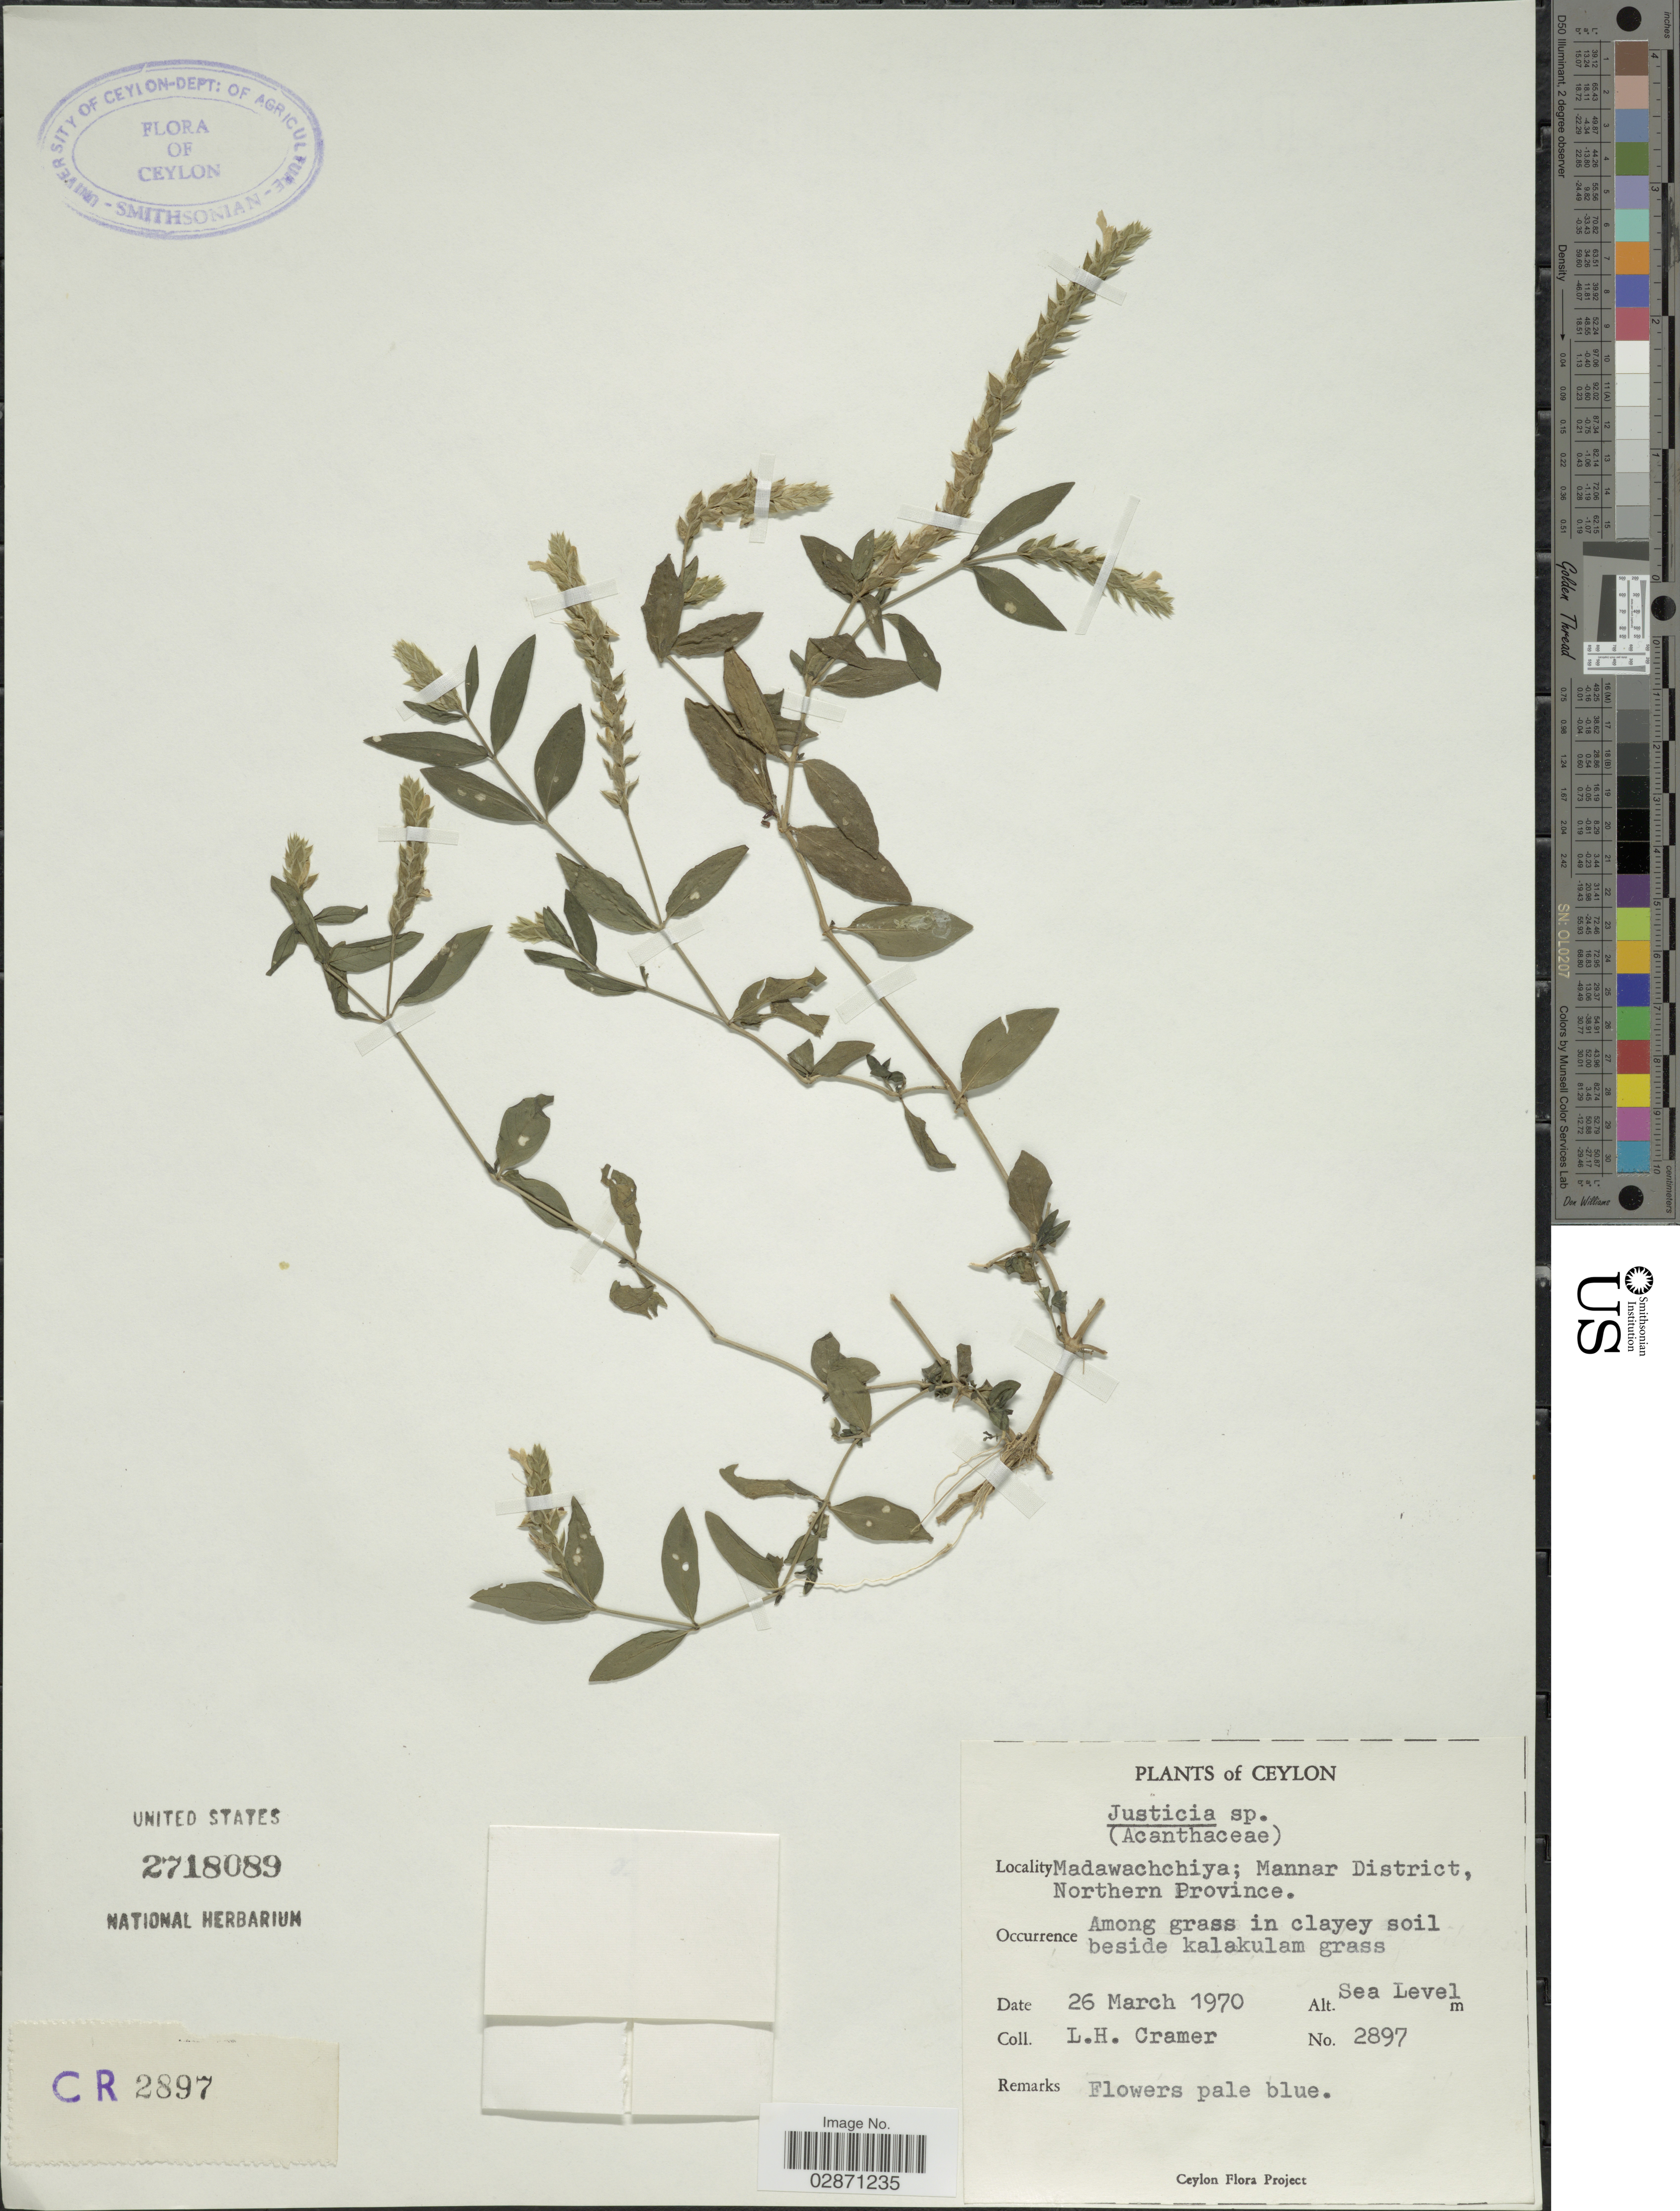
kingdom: Plantae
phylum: Tracheophyta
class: Magnoliopsida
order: Lamiales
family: Acanthaceae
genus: Rungia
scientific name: Rungia repens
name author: (L.) Nees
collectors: L. H. Cramer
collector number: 2897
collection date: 1970-03-26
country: Sri Lanka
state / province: Northern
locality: Ceylon. Madawachchiya; Mannar District.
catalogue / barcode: US 2718089